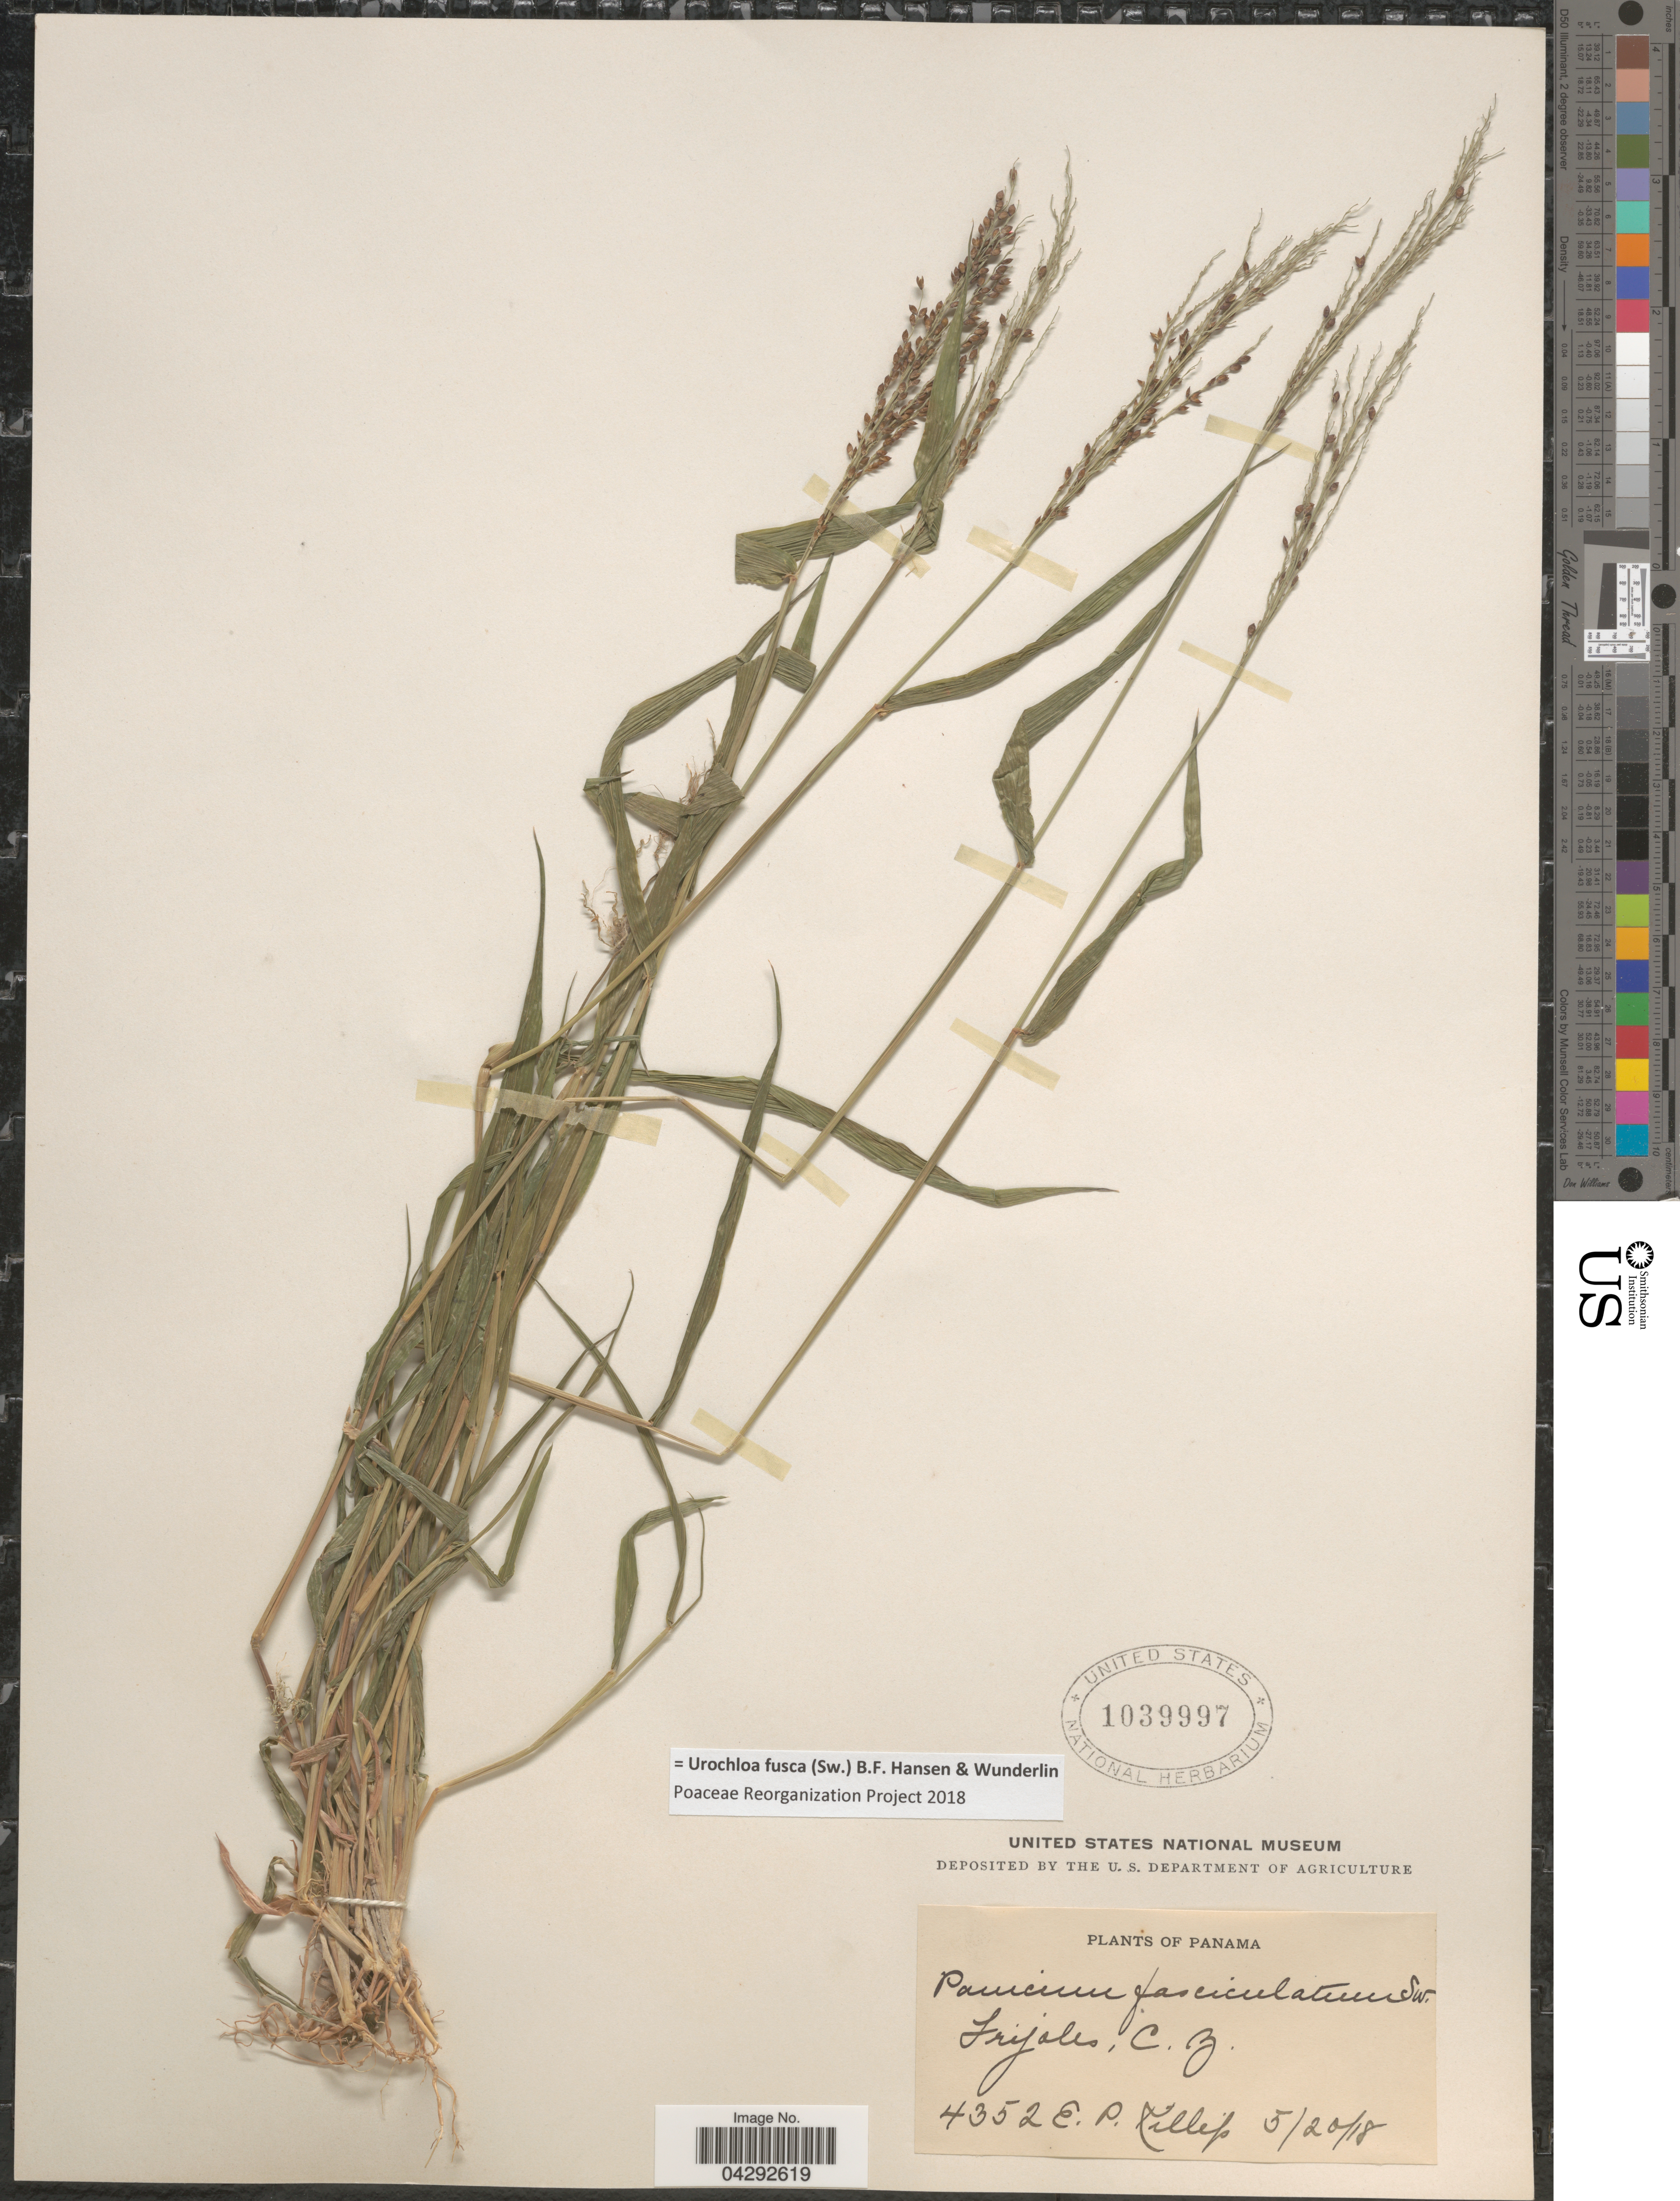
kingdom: Plantae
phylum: Tracheophyta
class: Liliopsida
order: Poales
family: Poaceae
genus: Urochloa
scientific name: Urochloa fusca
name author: (Sw.) B.F. Hansen & Wunderlin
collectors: E. P. Killip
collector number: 4352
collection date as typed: Transcribed d/m/y: 20/5/18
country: Panama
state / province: Colón / Panamá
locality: Frijoles. C.Z.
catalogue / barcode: US 1039997